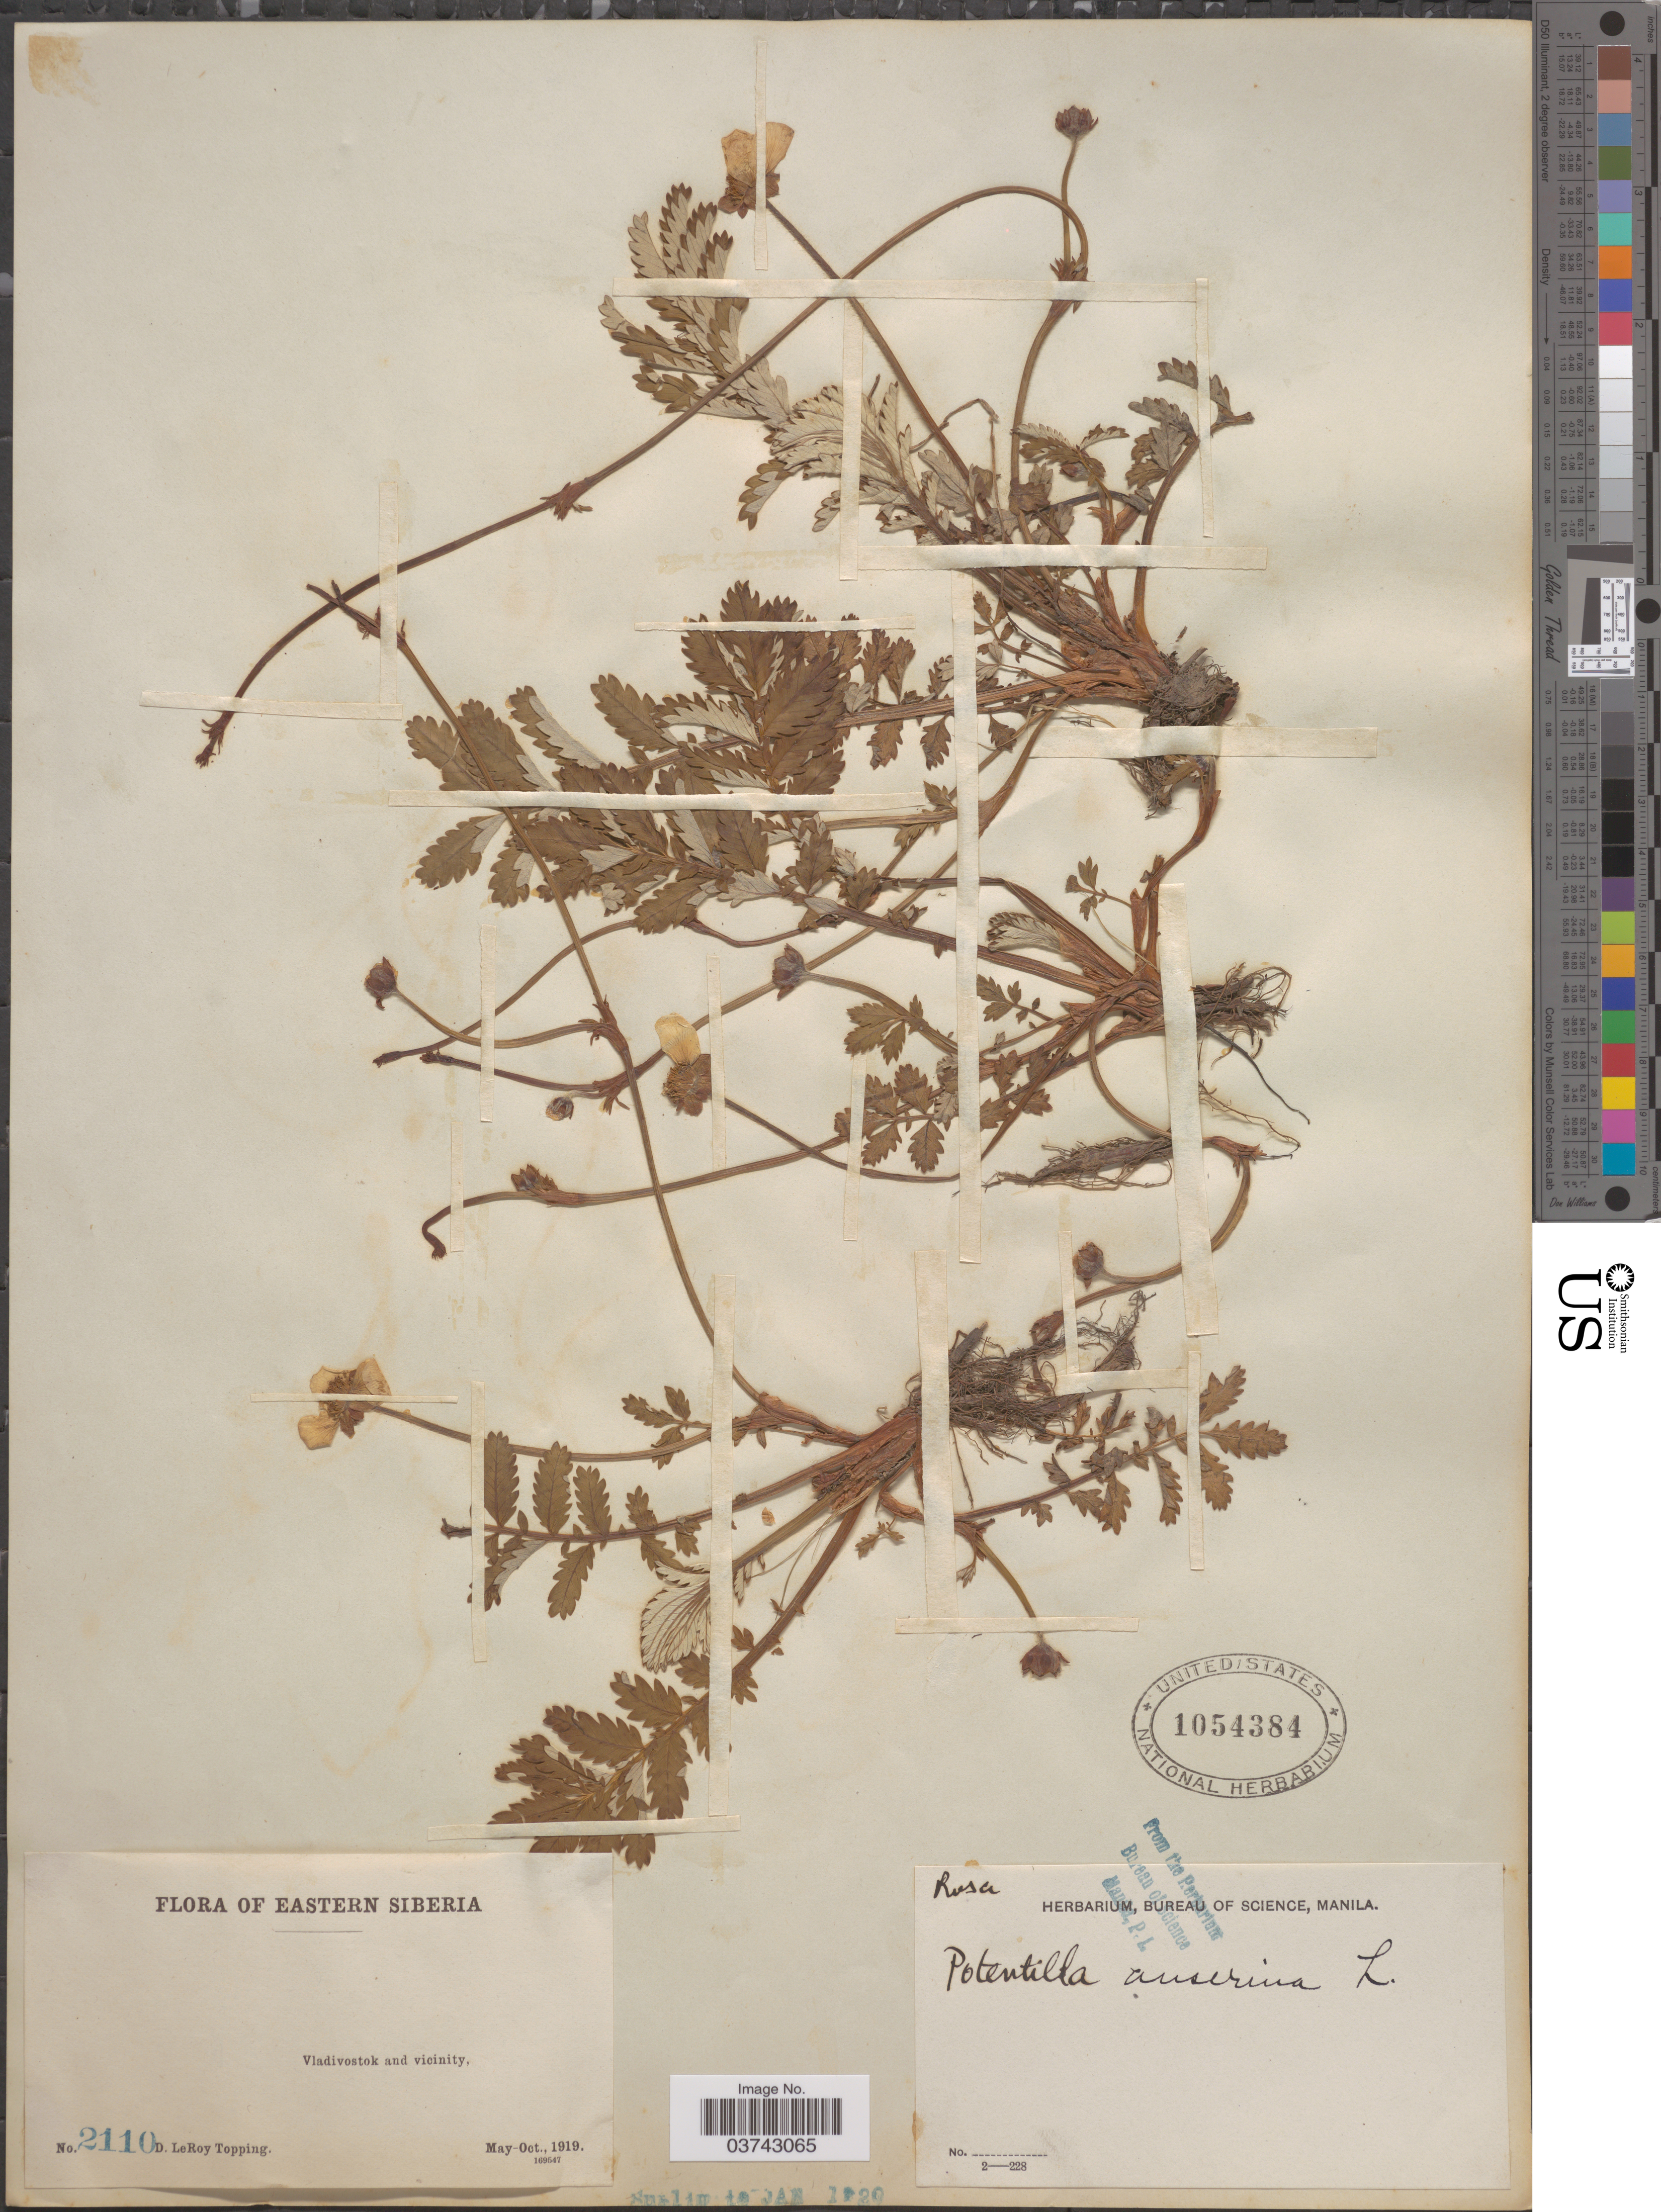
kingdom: Plantae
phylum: Tracheophyta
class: Magnoliopsida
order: Rosales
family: Rosaceae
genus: Argentina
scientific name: Argentina anserina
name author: (L.) Rydb.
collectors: D. L. Topping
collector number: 2110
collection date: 1919-05/1919-10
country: Russian Federation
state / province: Primorsky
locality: Eastern Siberia. Vladivostok and vicinity.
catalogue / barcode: US 1054384